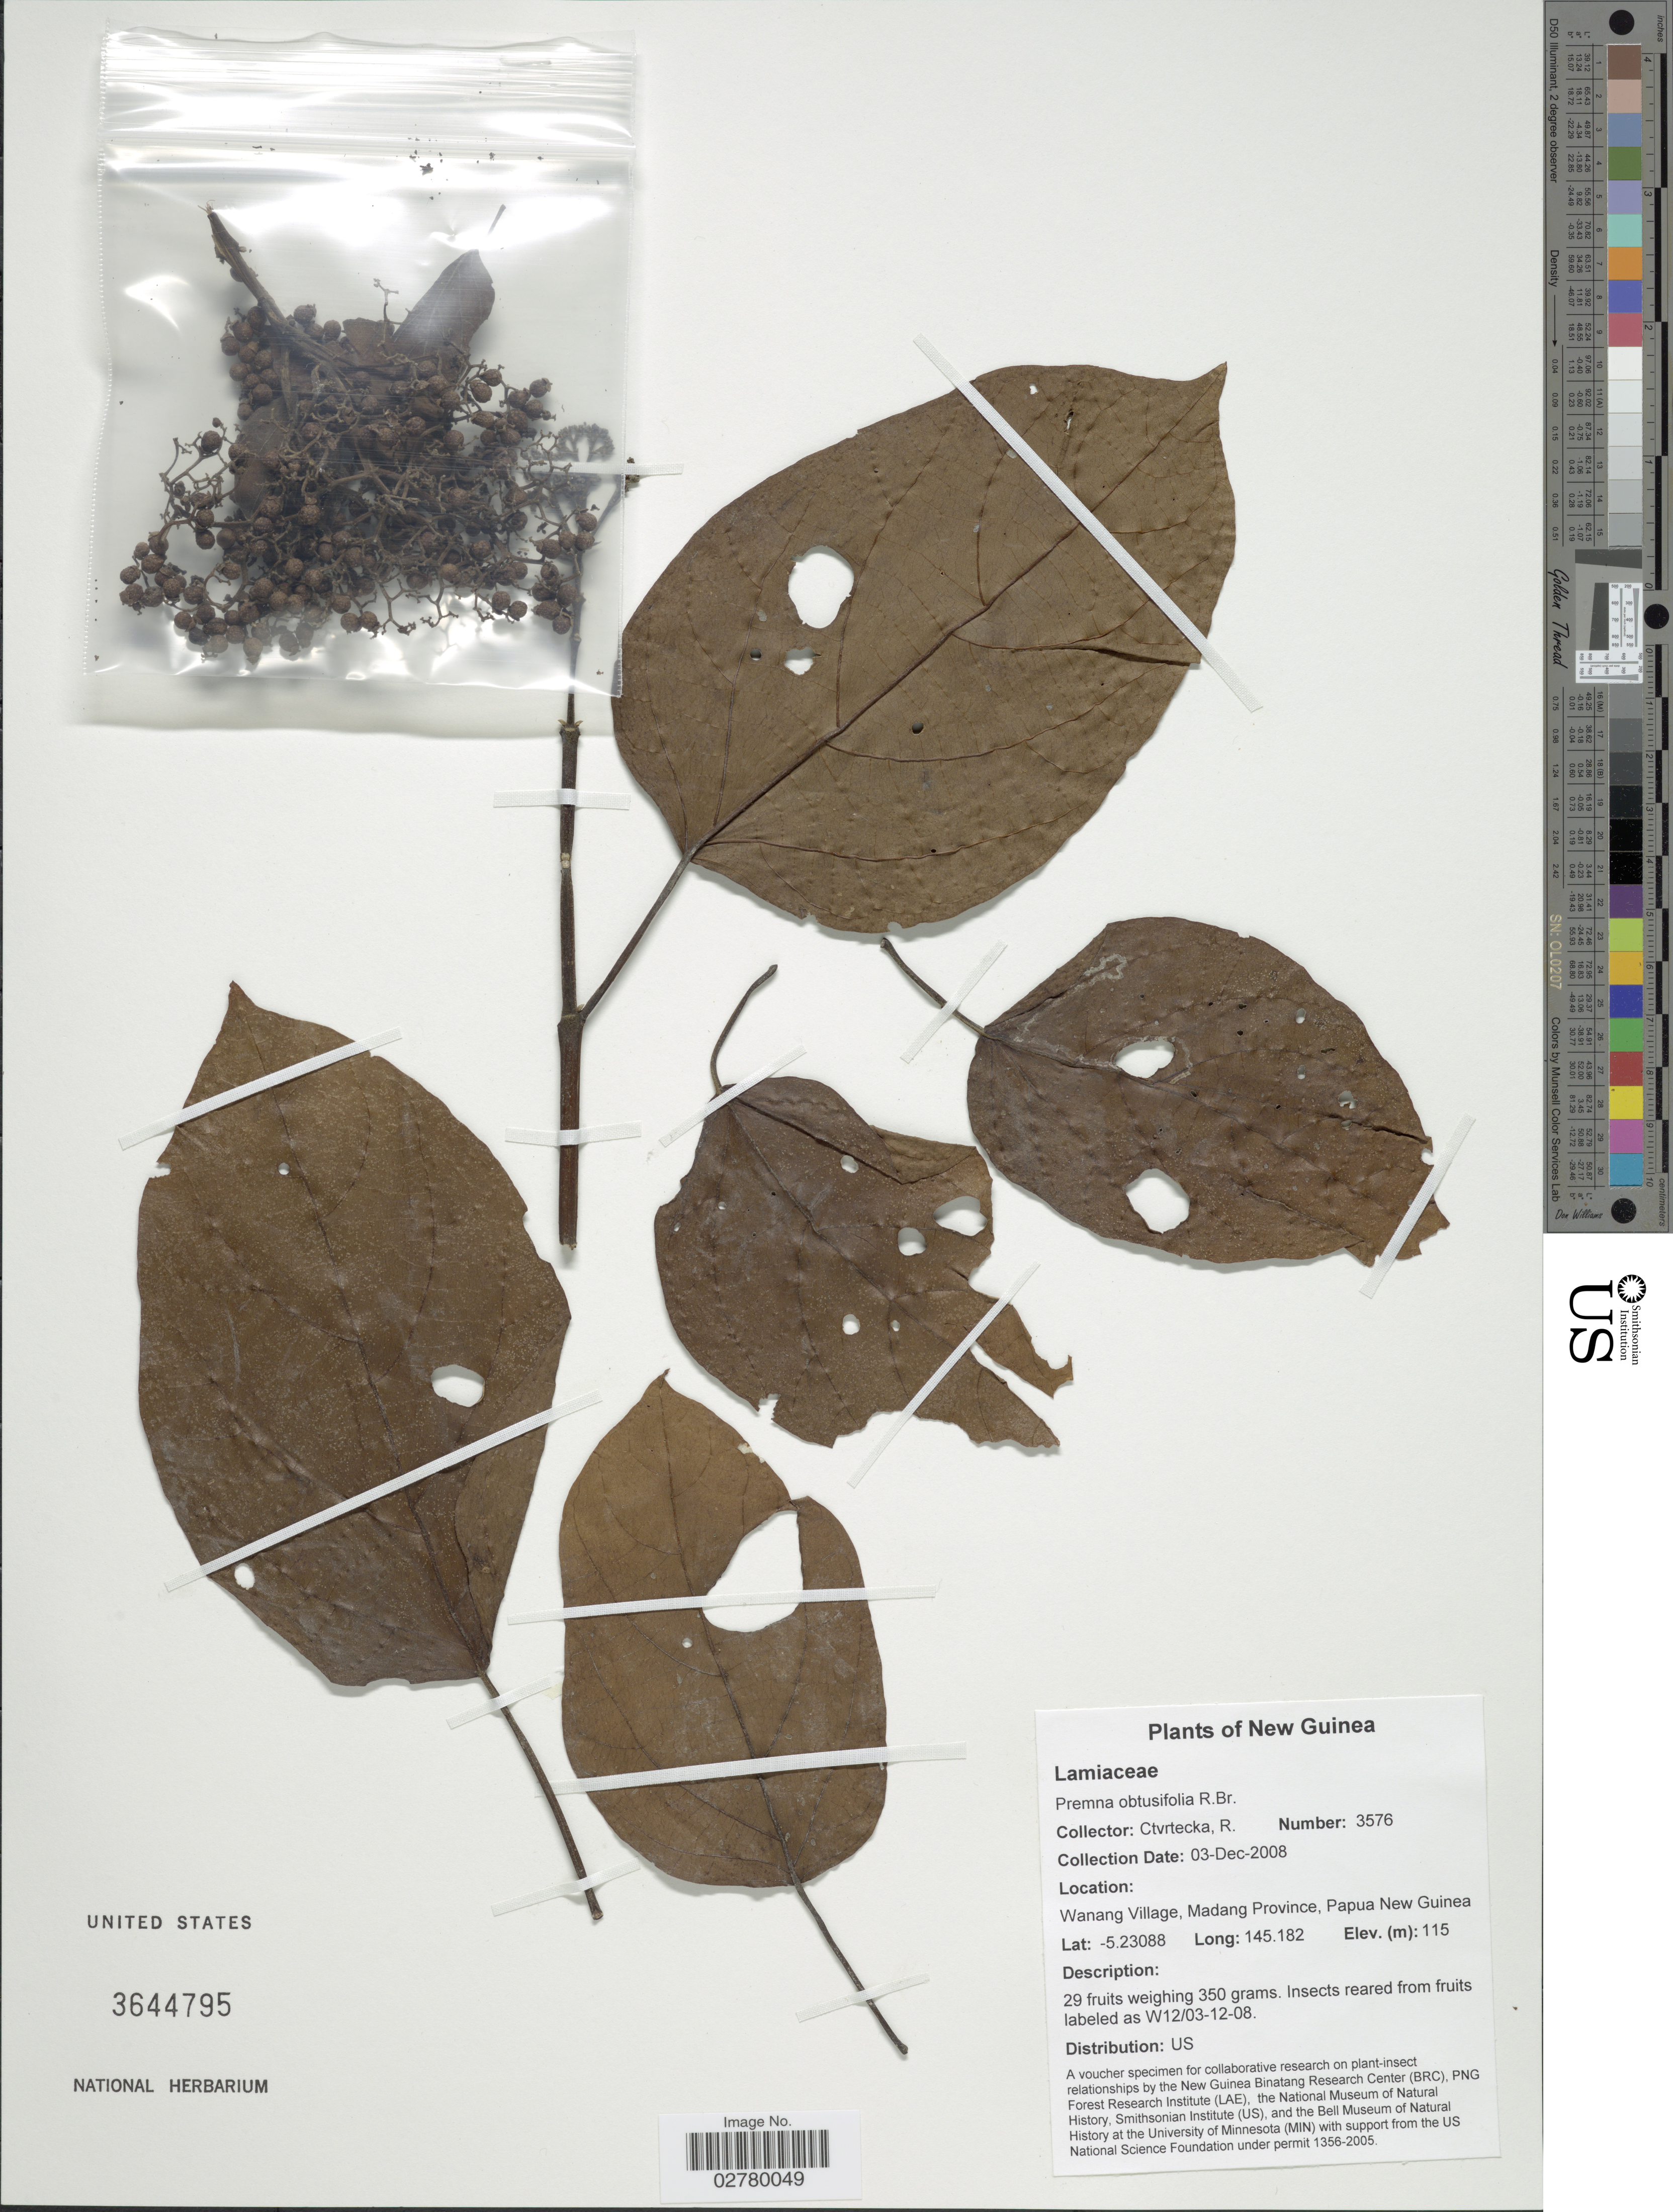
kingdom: Plantae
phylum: Tracheophyta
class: Magnoliopsida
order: Lamiales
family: Lamiaceae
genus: Premna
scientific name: Premna obtusifolia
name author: R. Br.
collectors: R. Ctvrtecka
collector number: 3576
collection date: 2008-12-03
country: Papua New Guinea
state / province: Madang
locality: New Guinea. Wanang Village.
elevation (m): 115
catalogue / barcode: US 3644795